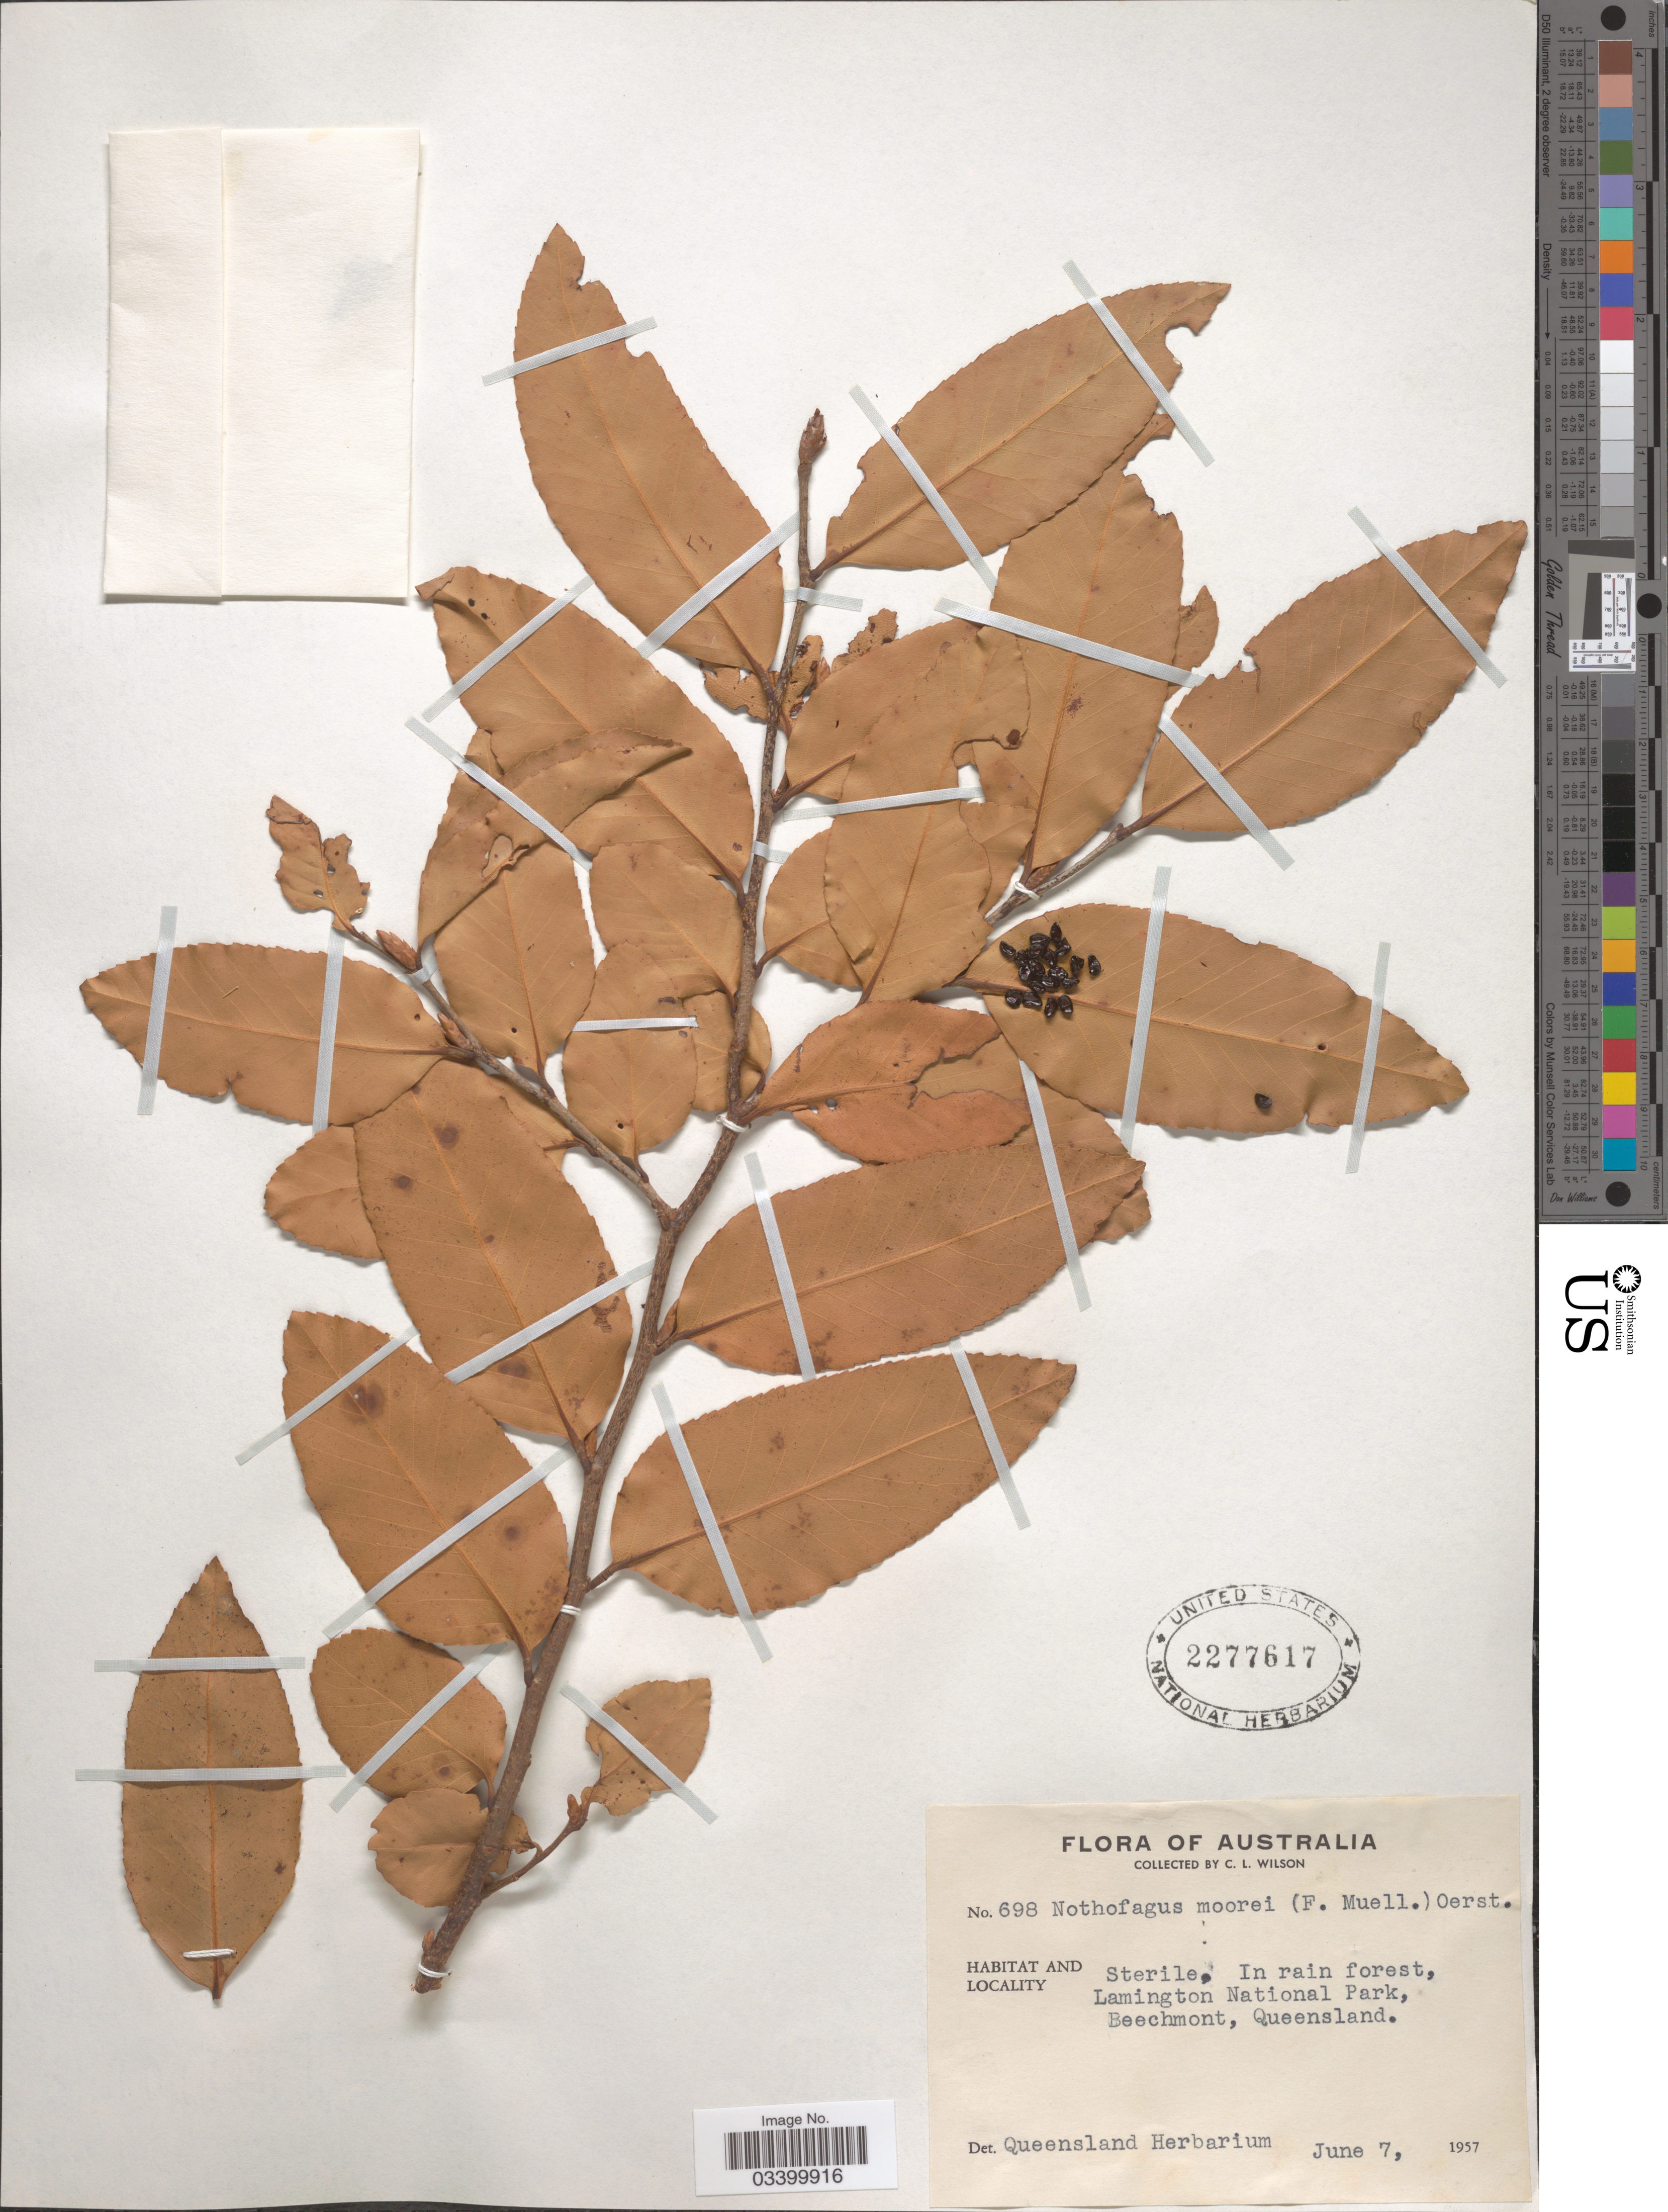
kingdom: Plantae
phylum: Tracheophyta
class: Magnoliopsida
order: Fagales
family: Nothofagaceae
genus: Nothofagus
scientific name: Nothofagus moorei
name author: (F. Muell.) Krasser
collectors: C. L. Wilson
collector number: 698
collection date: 1957-06-07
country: Australia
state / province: Queensland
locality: In rain forest, Lamington National Park, Beechmont.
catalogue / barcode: US 2277617